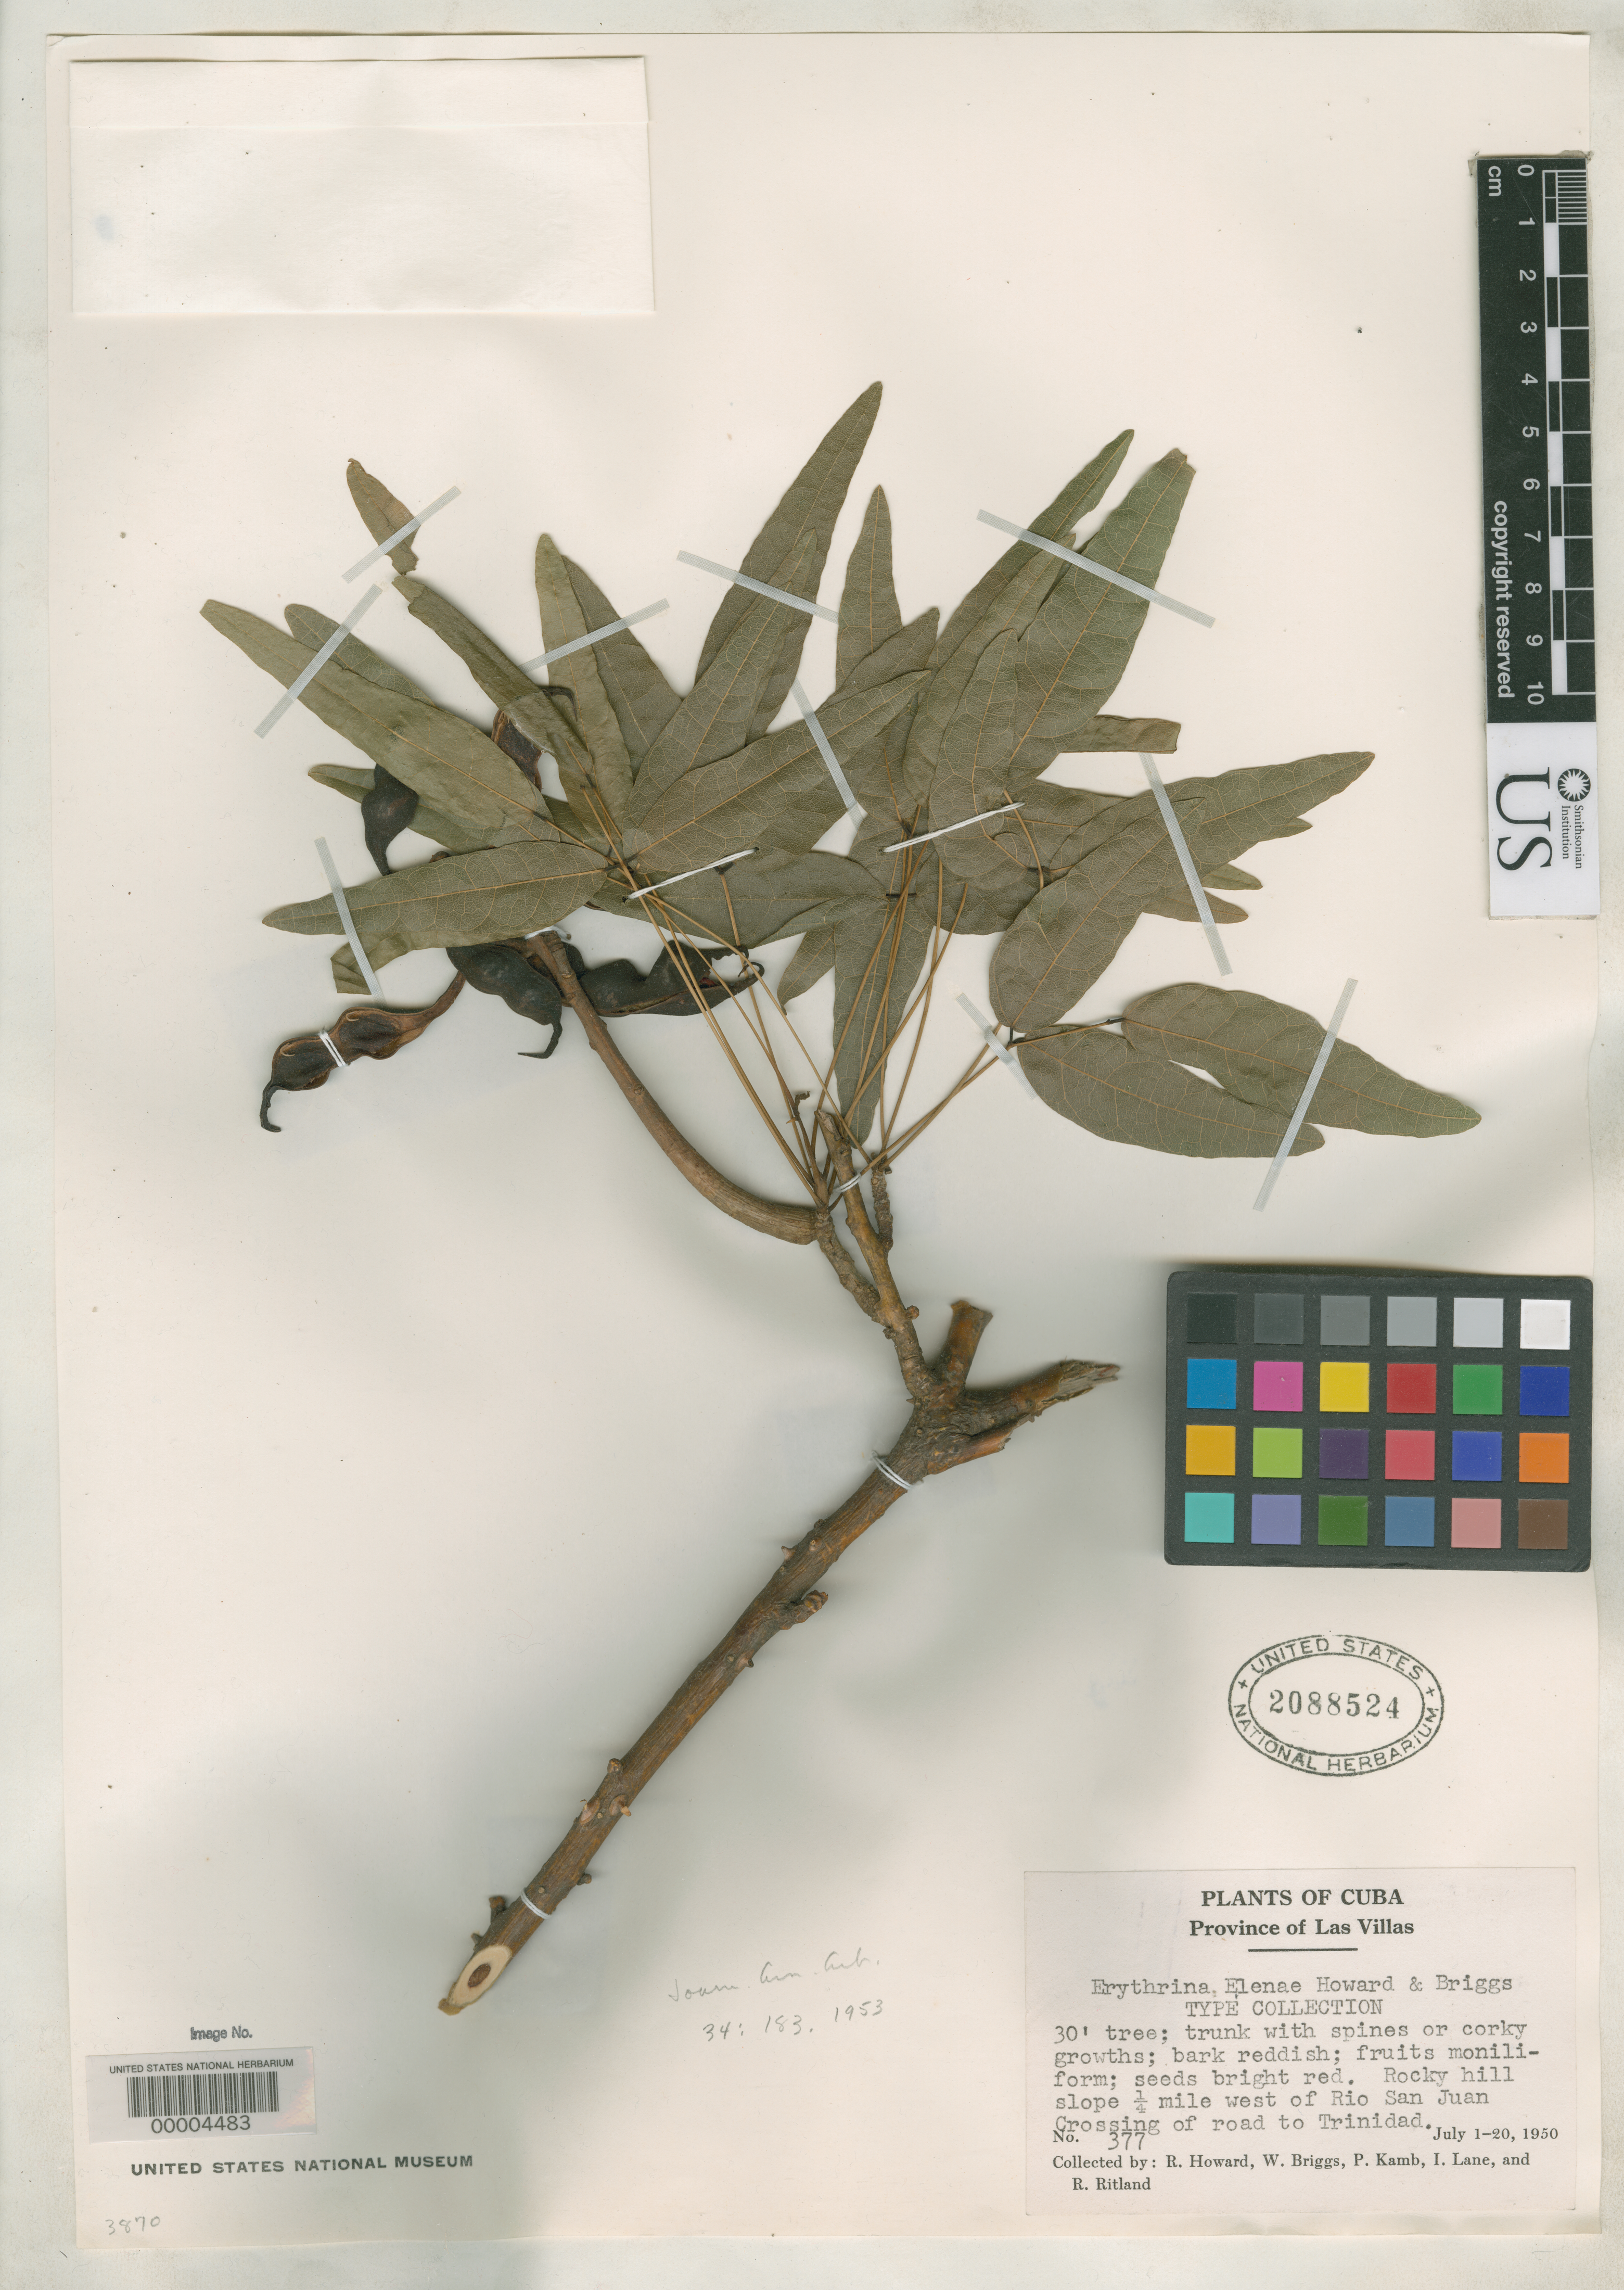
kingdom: Plantae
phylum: Tracheophyta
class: Magnoliopsida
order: Fabales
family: Fabaceae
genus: Erythrina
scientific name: Erythrina elenae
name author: R.A. Howard & W.R. Briggs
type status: Isotype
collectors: R. A. Howard, W. Briggs, P. Kamb, I. Lane & R. Ritland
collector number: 377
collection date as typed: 17 Jul 1951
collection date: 1951-07-17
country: Cuba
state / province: Las Villas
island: Greater Antilles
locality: Slope 1/4 mi W Rio San Juan crossing of road to Trinidad.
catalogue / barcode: US 2088524